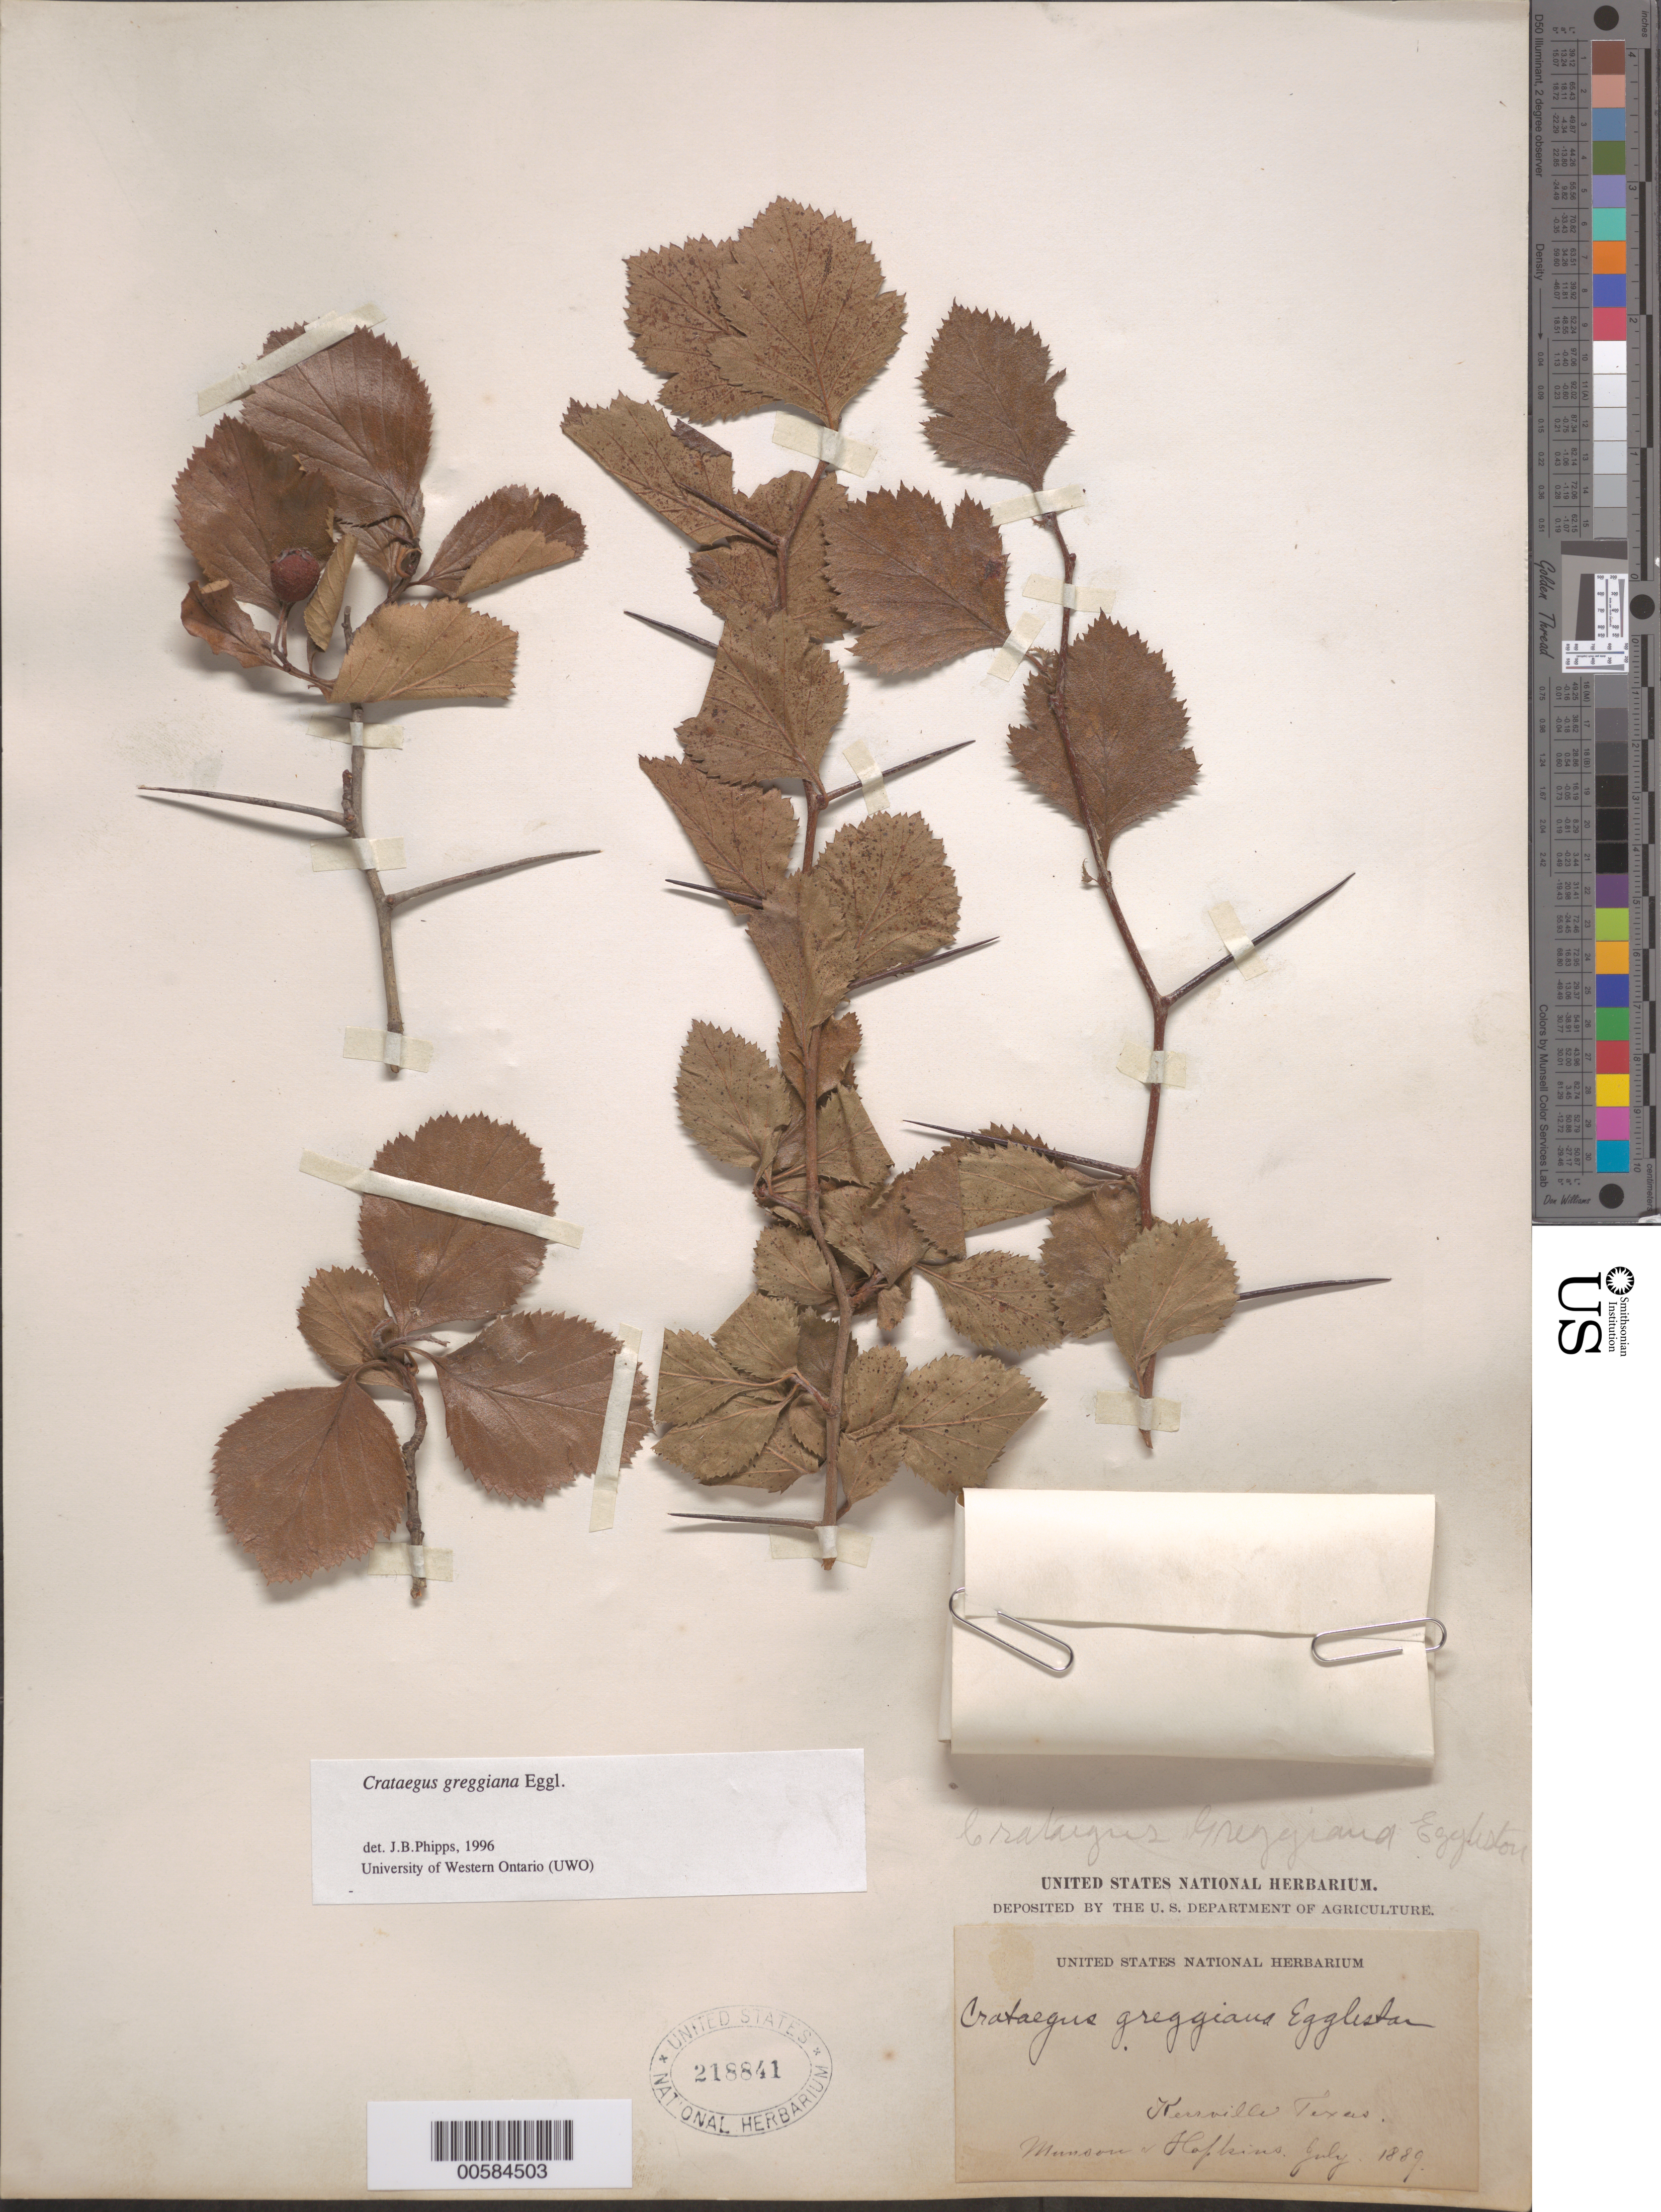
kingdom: Plantae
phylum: Tracheophyta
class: Magnoliopsida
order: Rosales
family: Rosaceae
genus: Crataegus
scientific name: Crataegus greggiana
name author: Eggl.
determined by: Phipps, James B., (UWO), University of Western Ontario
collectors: -. Munson & -. Hopkins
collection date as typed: Jul 1889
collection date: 1889-07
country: United States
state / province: Texas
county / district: Kerr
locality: Kerrville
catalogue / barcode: US 218841